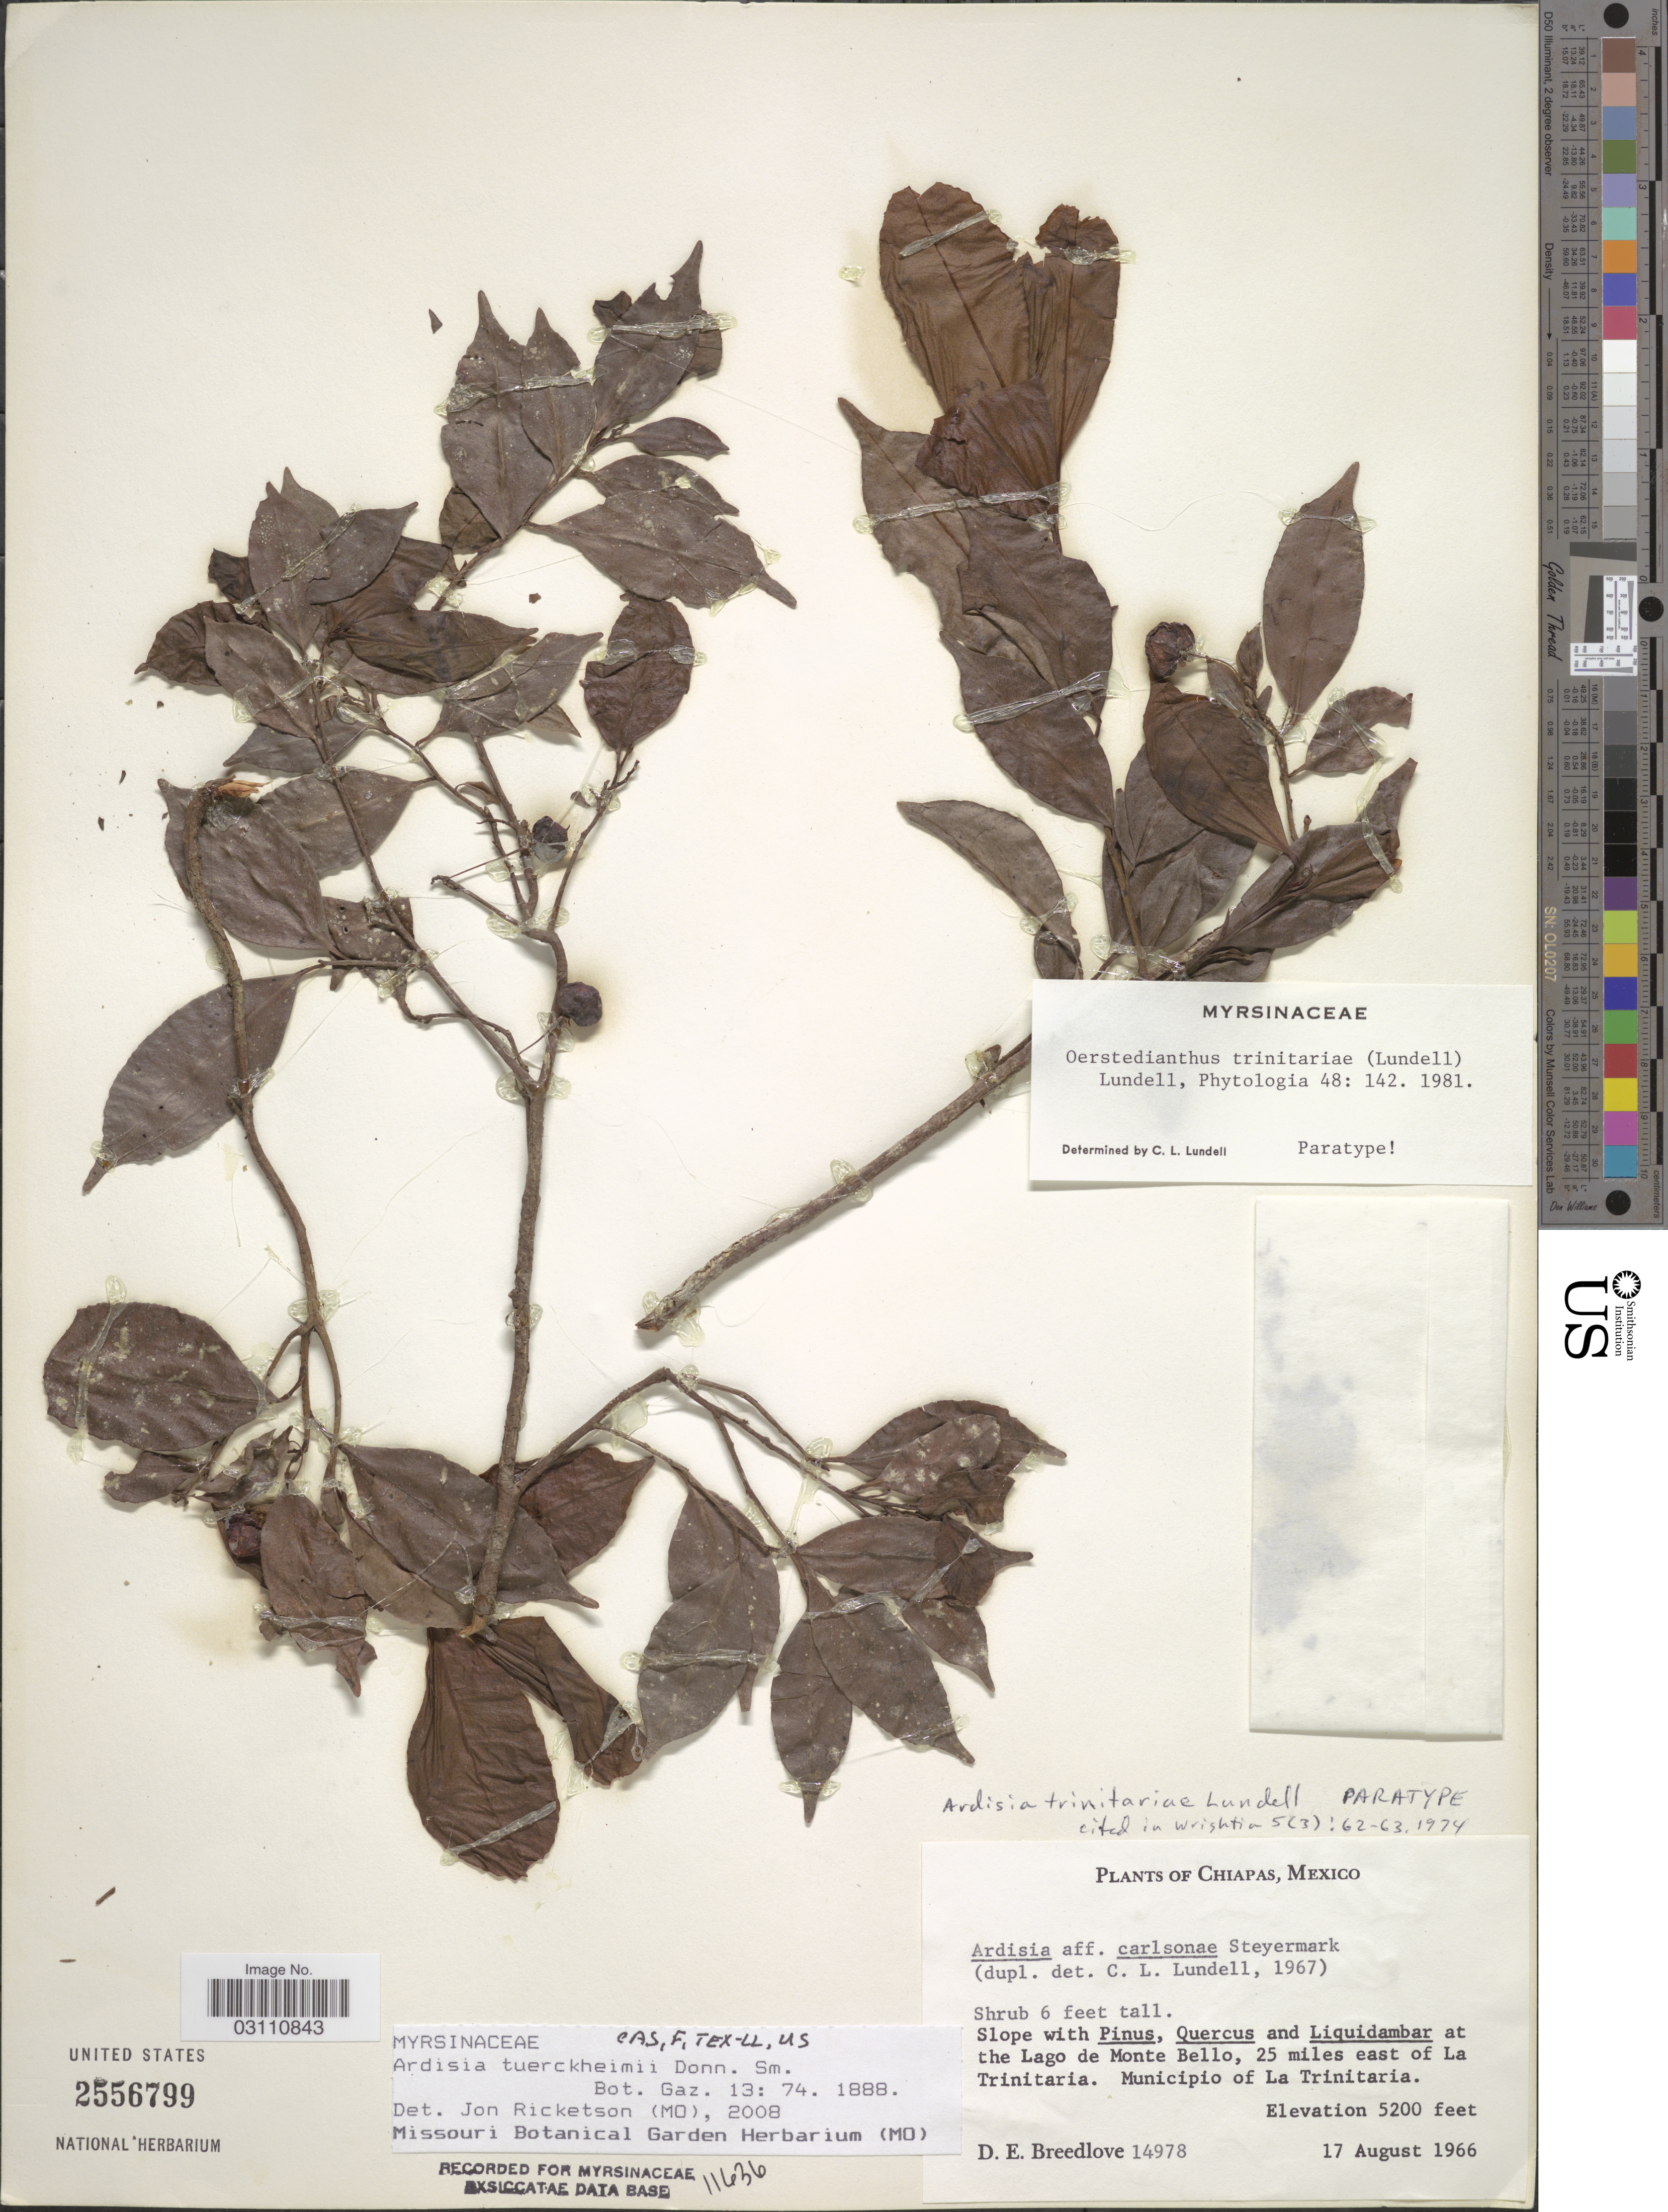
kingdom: Plantae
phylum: Tracheophyta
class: Magnoliopsida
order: Ericales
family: Primulaceae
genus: Ardisia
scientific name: Ardisia tuerckheimii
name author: Donn. Sm.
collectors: D. E. Breedlove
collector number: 14978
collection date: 1966-08-17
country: Mexico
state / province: Chiapas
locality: Lago de Monte Bello, 25 miles east of La Trinitaria. Municipio of La Trinitaria.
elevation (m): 1585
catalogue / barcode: US 2556799